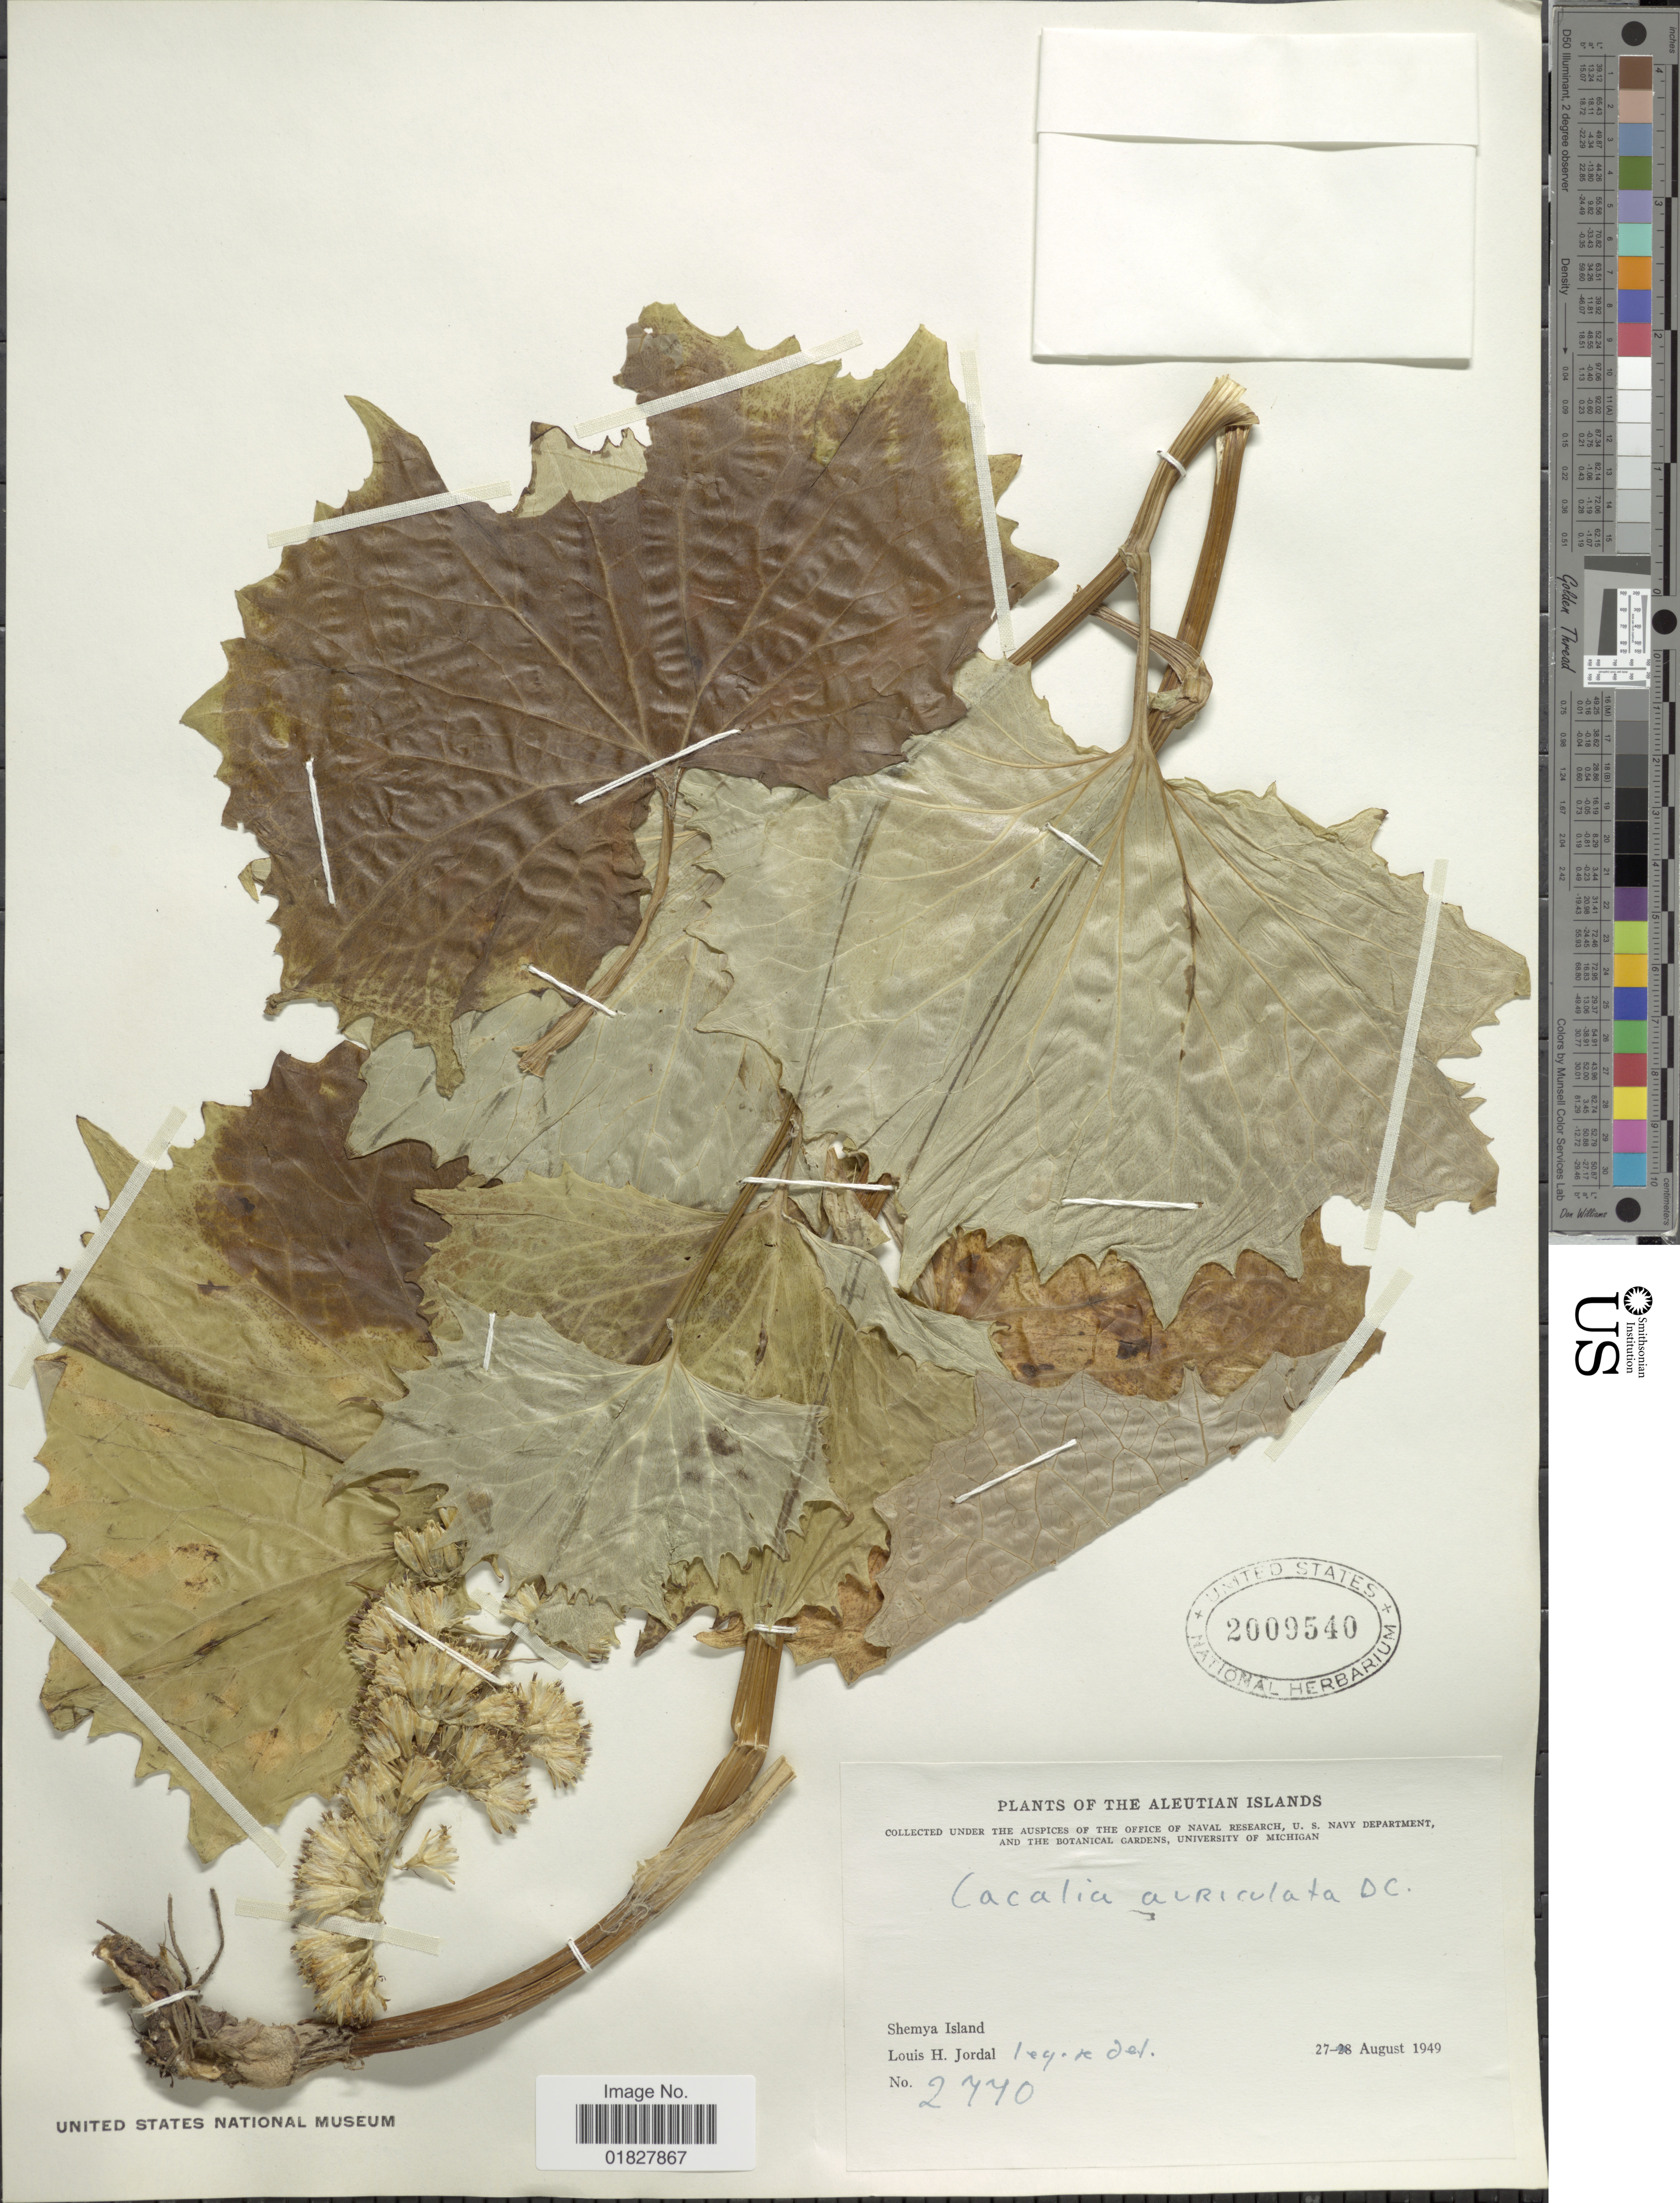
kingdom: Plantae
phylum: Tracheophyta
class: Magnoliopsida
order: Asterales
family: Asteraceae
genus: Vernonanthura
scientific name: Vernonanthura auriculata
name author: (Griseb.) H. Rob.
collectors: L. Jordal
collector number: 2770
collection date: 1949-08-27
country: United States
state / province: Alaska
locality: Aleutian Islands, Shemya Island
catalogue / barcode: US 2009540